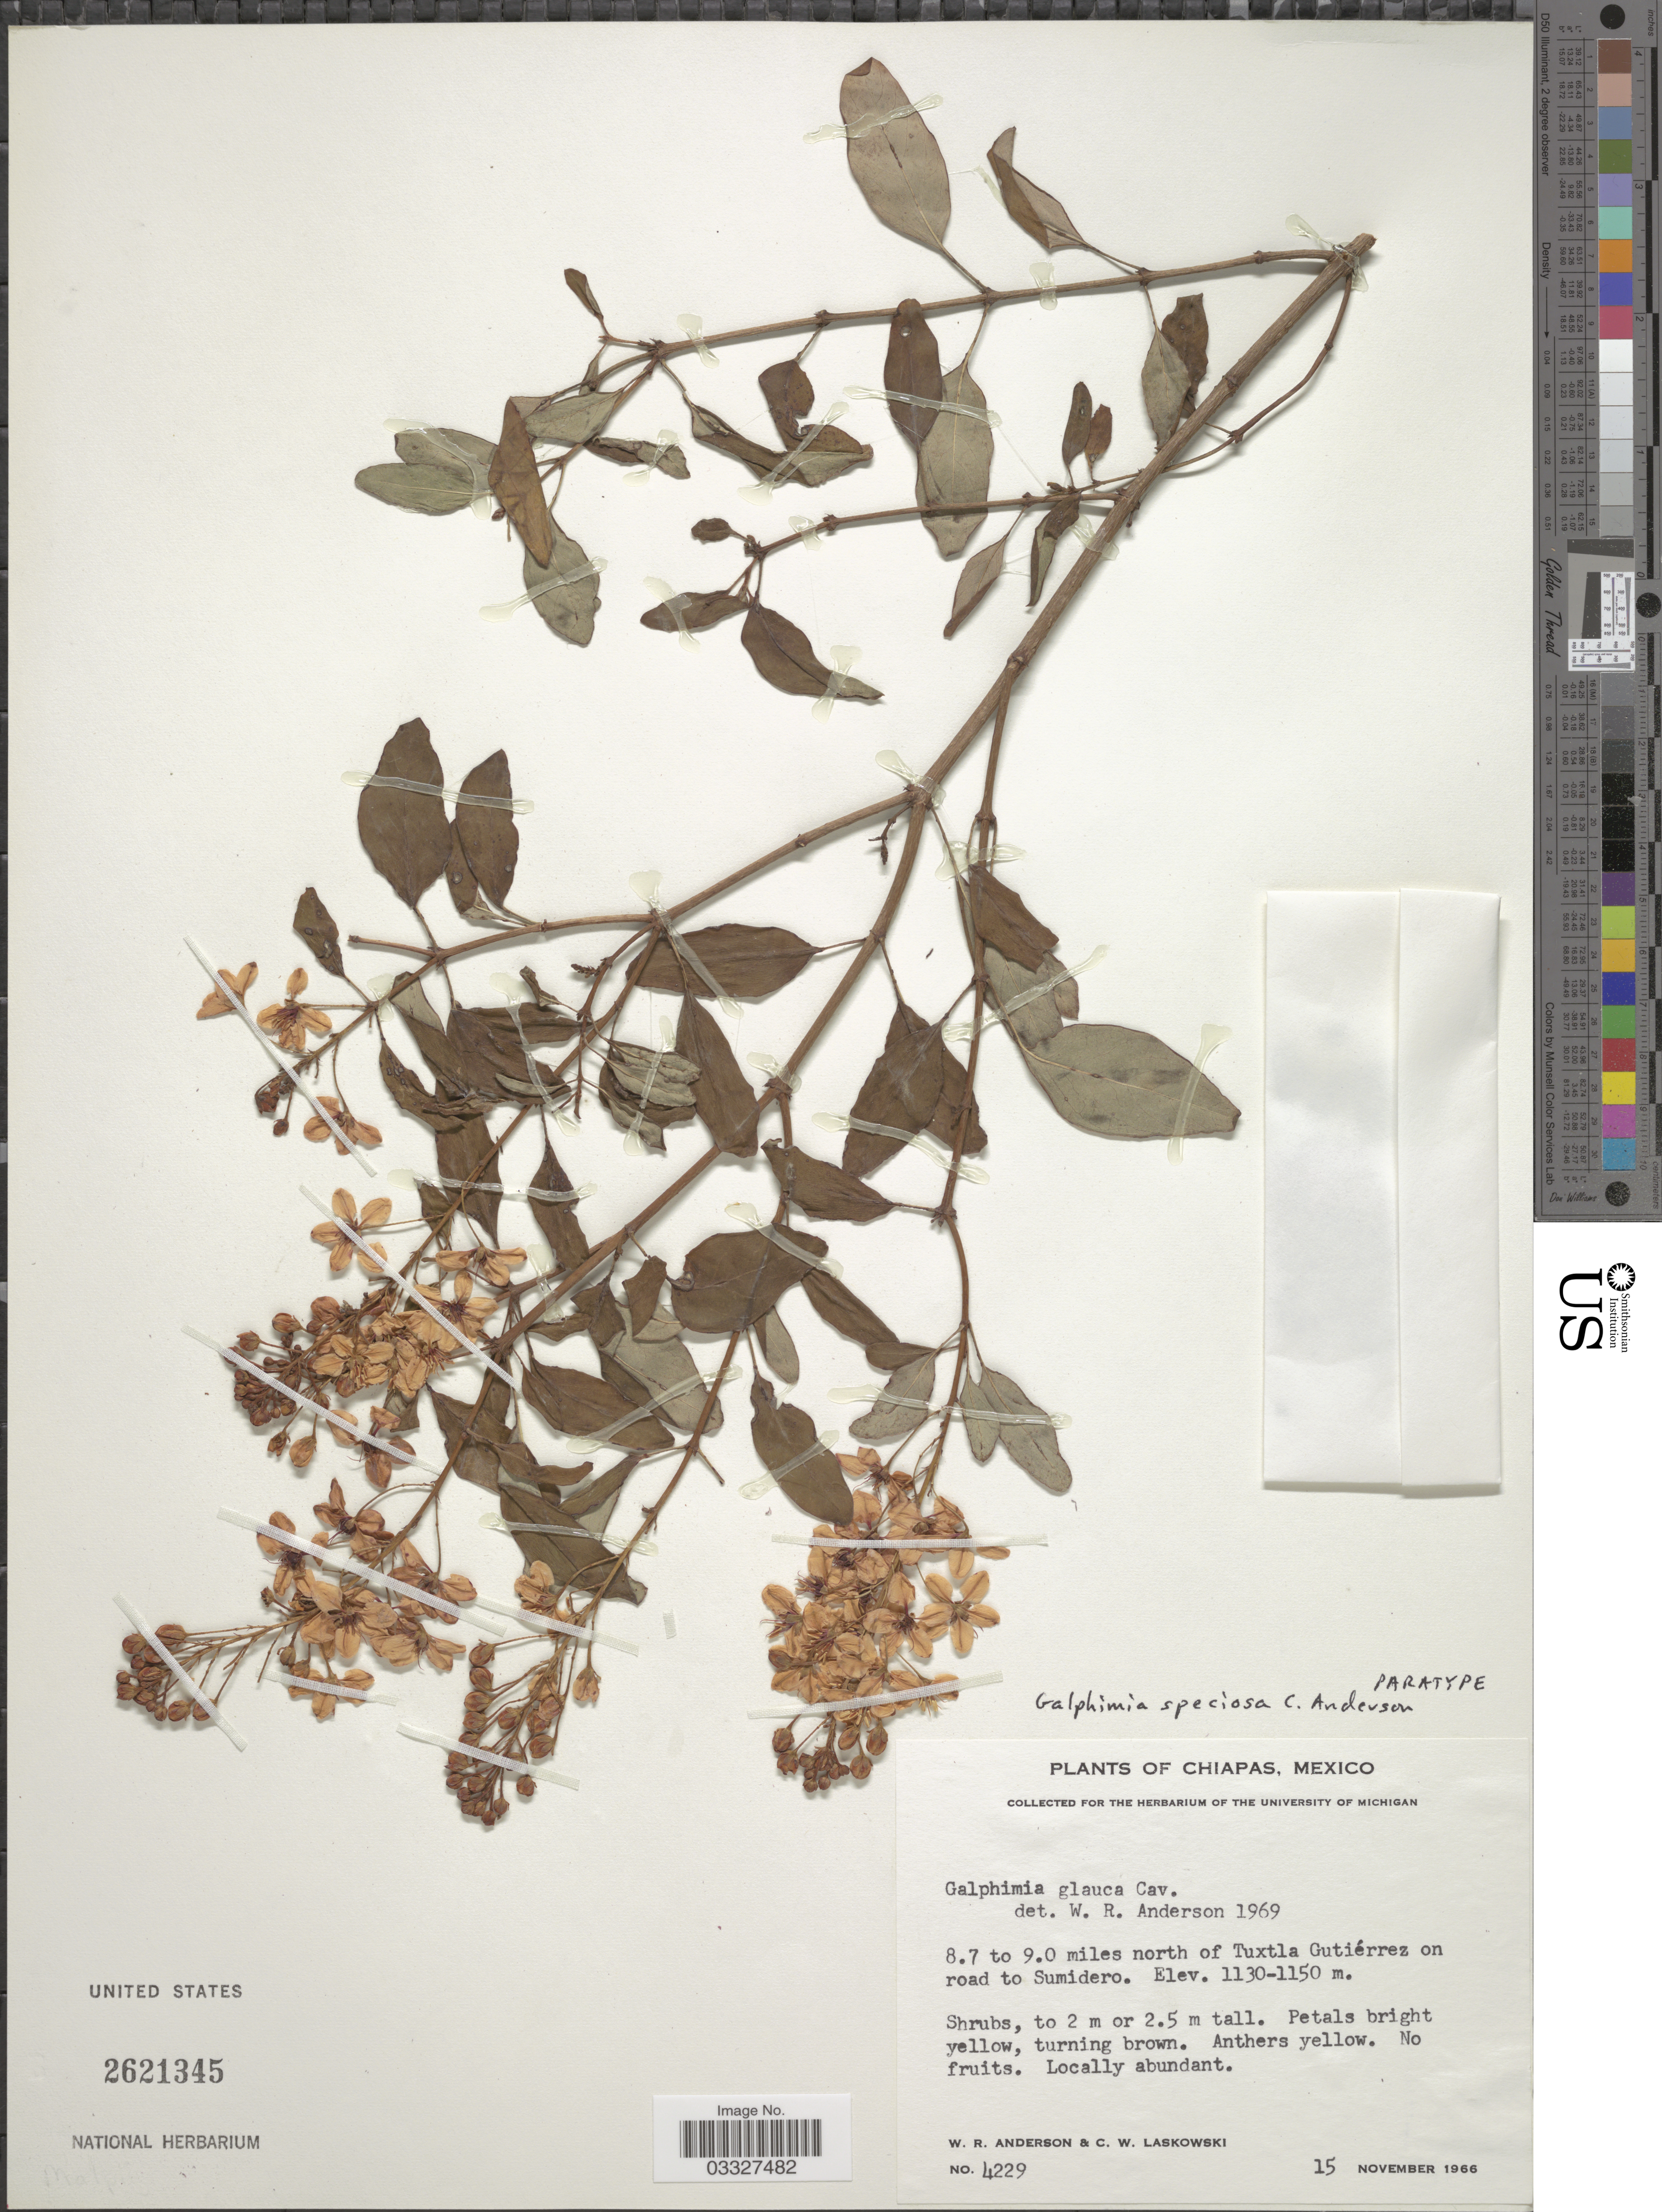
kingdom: Plantae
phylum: Tracheophyta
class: Magnoliopsida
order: Malpighiales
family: Malpighiaceae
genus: Galphimia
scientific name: Galphimia speciosa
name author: C.E. Anderson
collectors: W. Anderson & C. Laskowski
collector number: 4229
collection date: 1966-11-15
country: Mexico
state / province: Chiapas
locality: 8.7 to 9.0 miles north of Tuxtla Gutiérrez on road to Sumidero.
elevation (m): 1130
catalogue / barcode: US 2621345